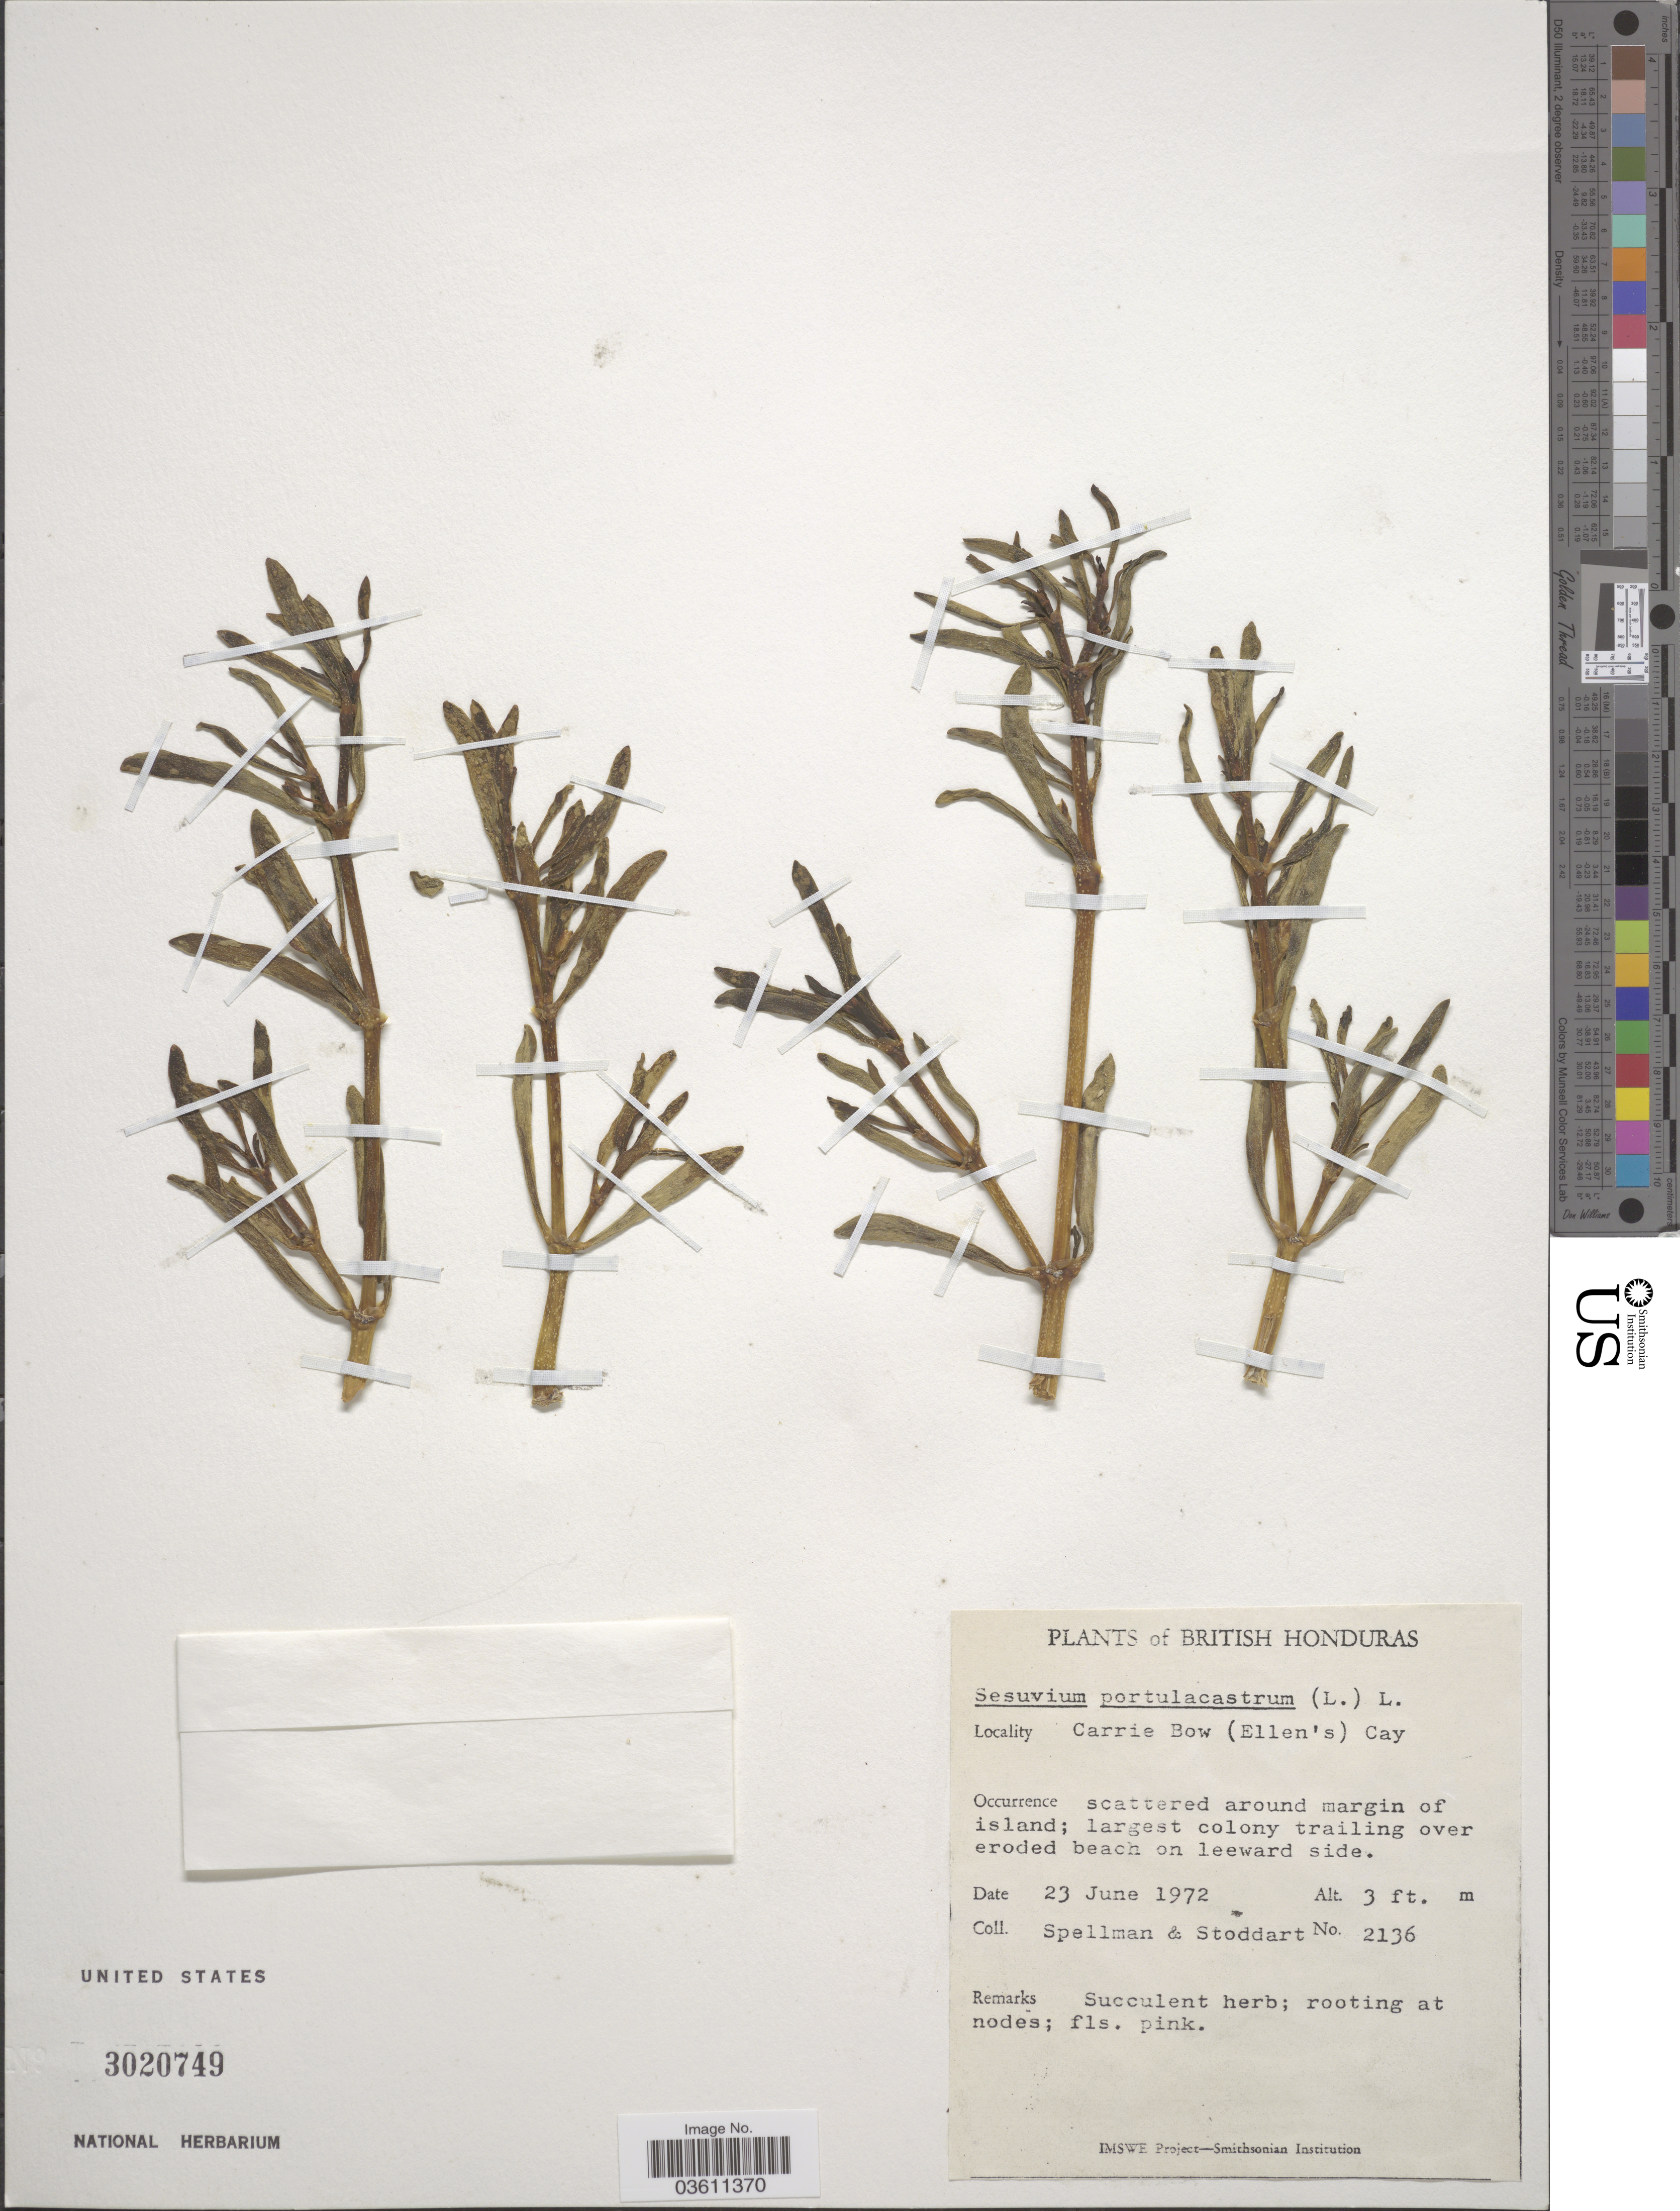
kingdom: Plantae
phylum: Tracheophyta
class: Magnoliopsida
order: Caryophyllales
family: Aizoaceae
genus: Sesuvium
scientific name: Sesuvium portulacastrum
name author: (L.) L.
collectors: Spellman, -- & -. Stoddart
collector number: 2136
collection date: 1972-06-23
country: Belize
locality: British Honduras. Carrie Bow (Ellen's) Cay.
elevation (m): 1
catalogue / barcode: US 3020749